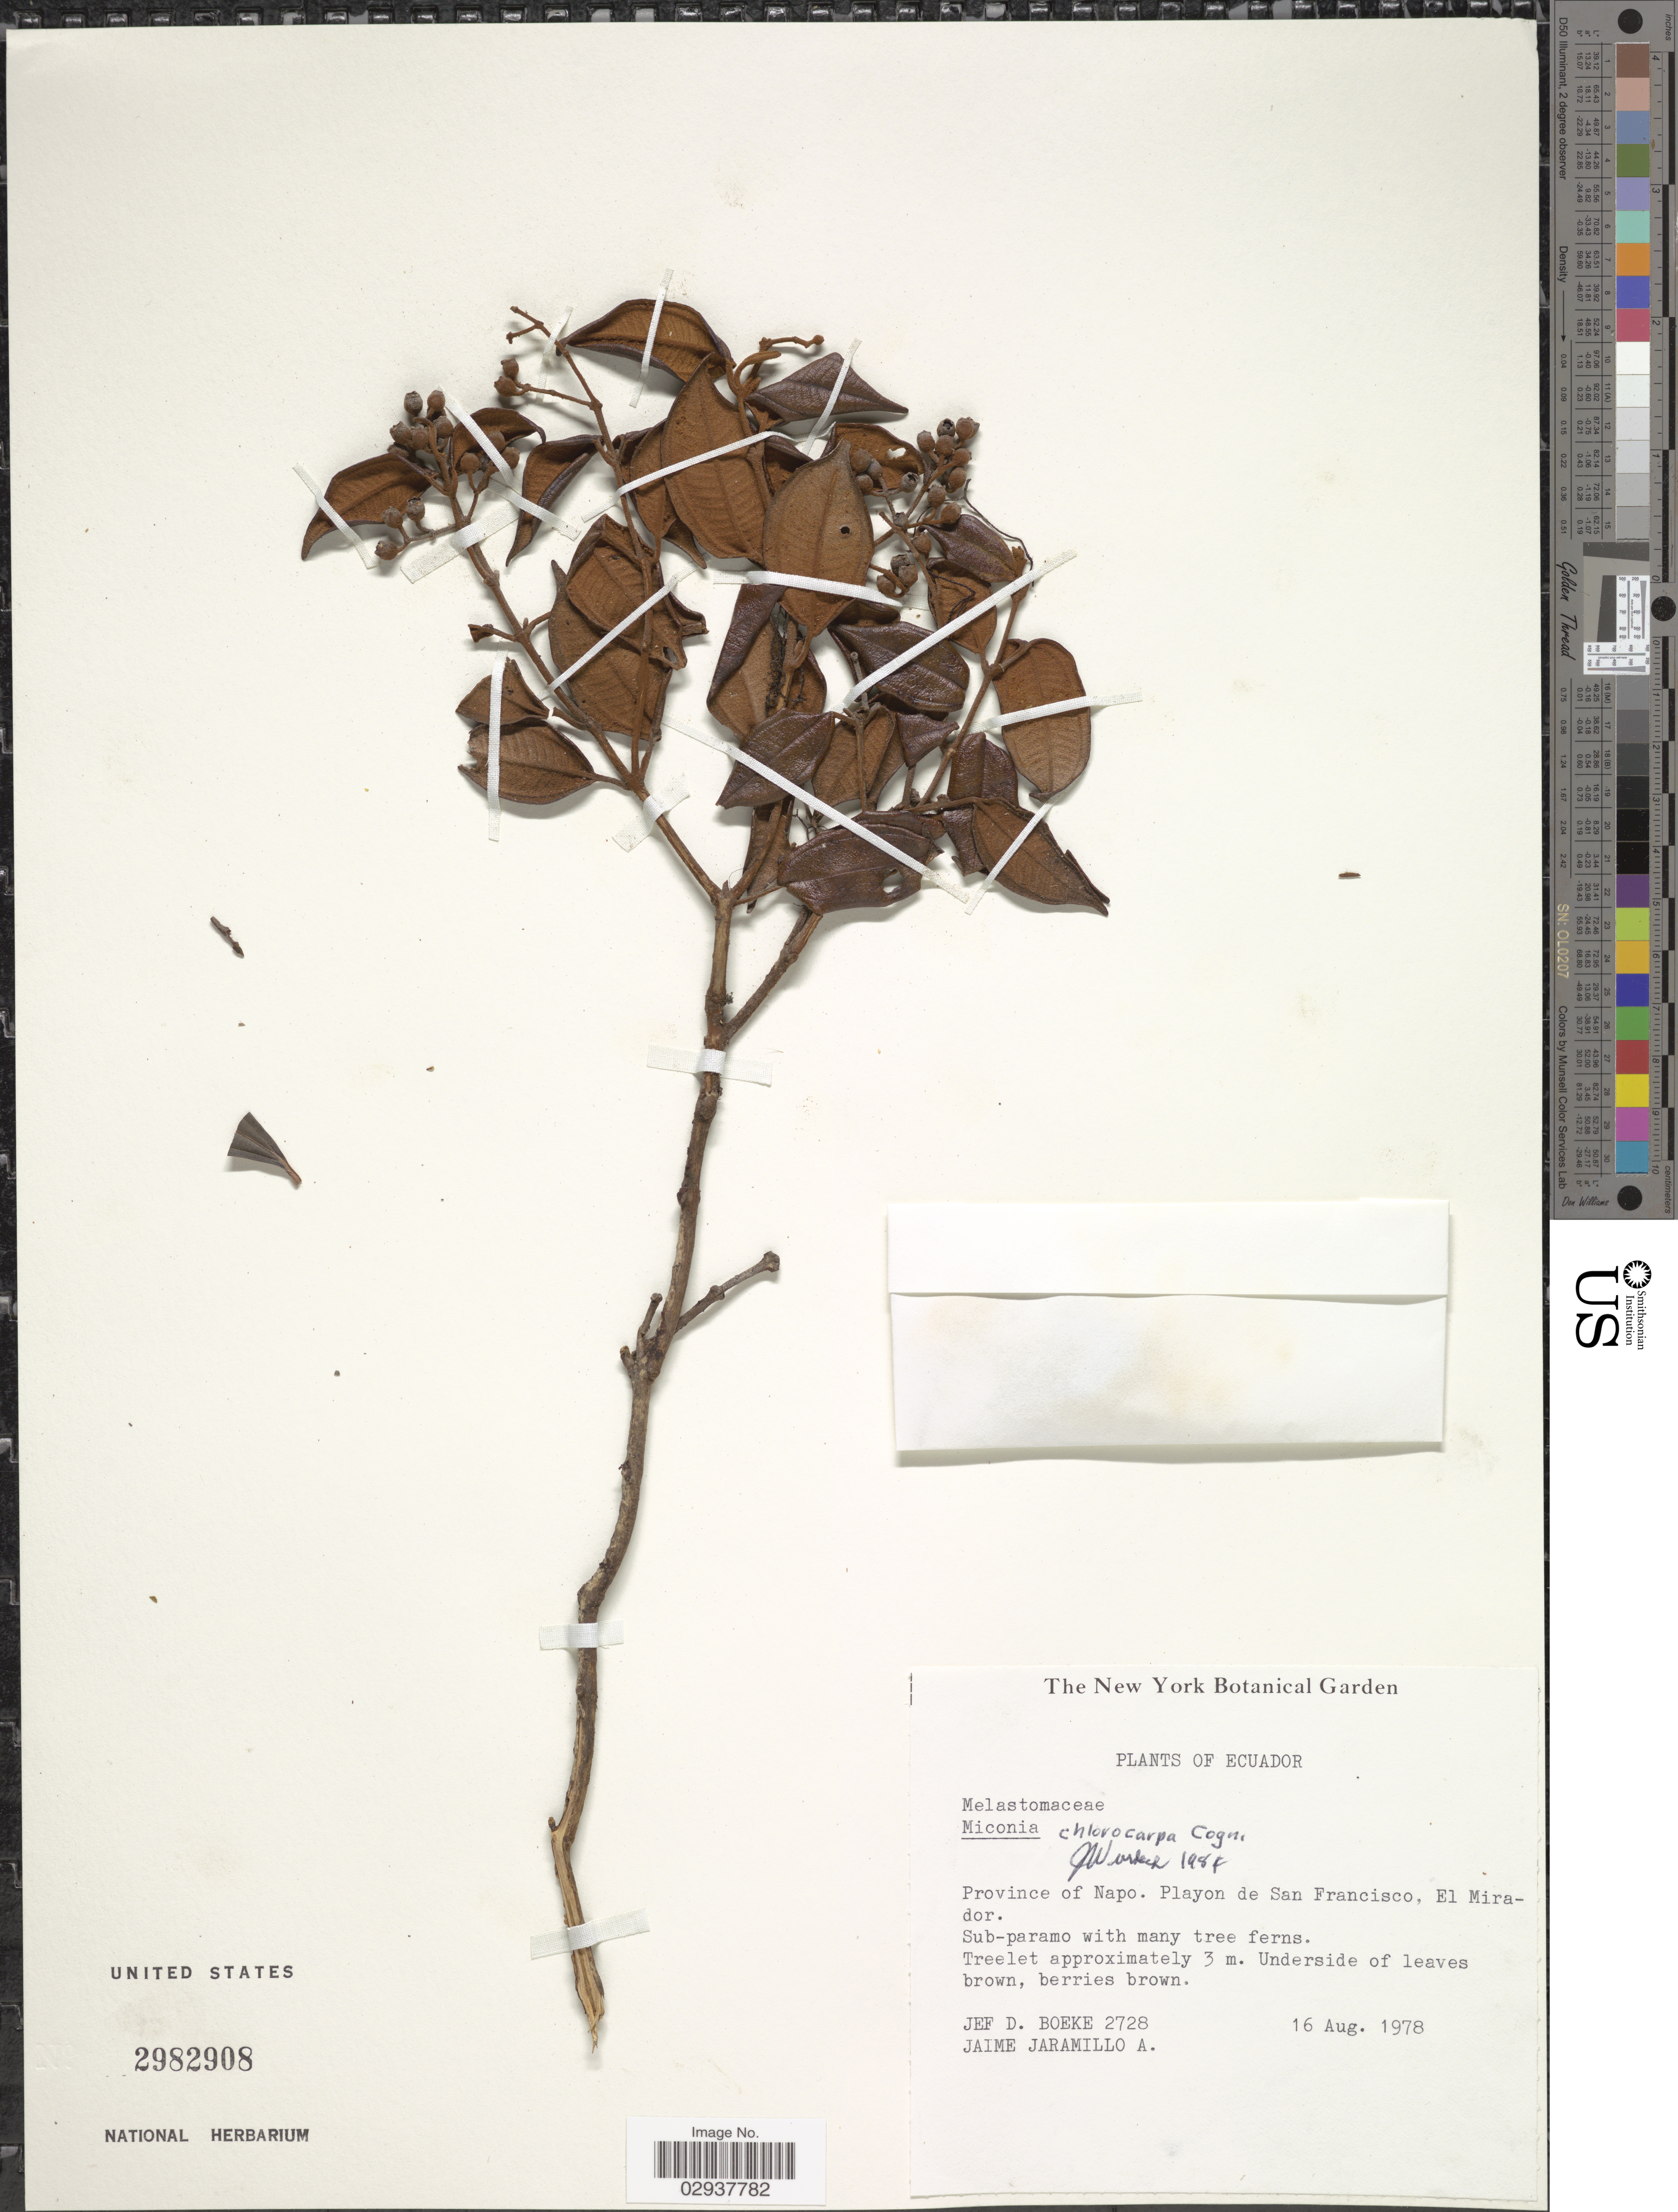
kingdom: Plantae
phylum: Tracheophyta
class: Magnoliopsida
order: Myrtales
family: Melastomataceae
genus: Miconia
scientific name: Miconia chlorocarpa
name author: Cogn.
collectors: J. Boeke & J. L. Jaramillo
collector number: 2728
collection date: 1978-08-16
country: Ecuador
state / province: Napo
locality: Province of Napo. Playon de San Francisco, El Mirador.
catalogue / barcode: US 2982908